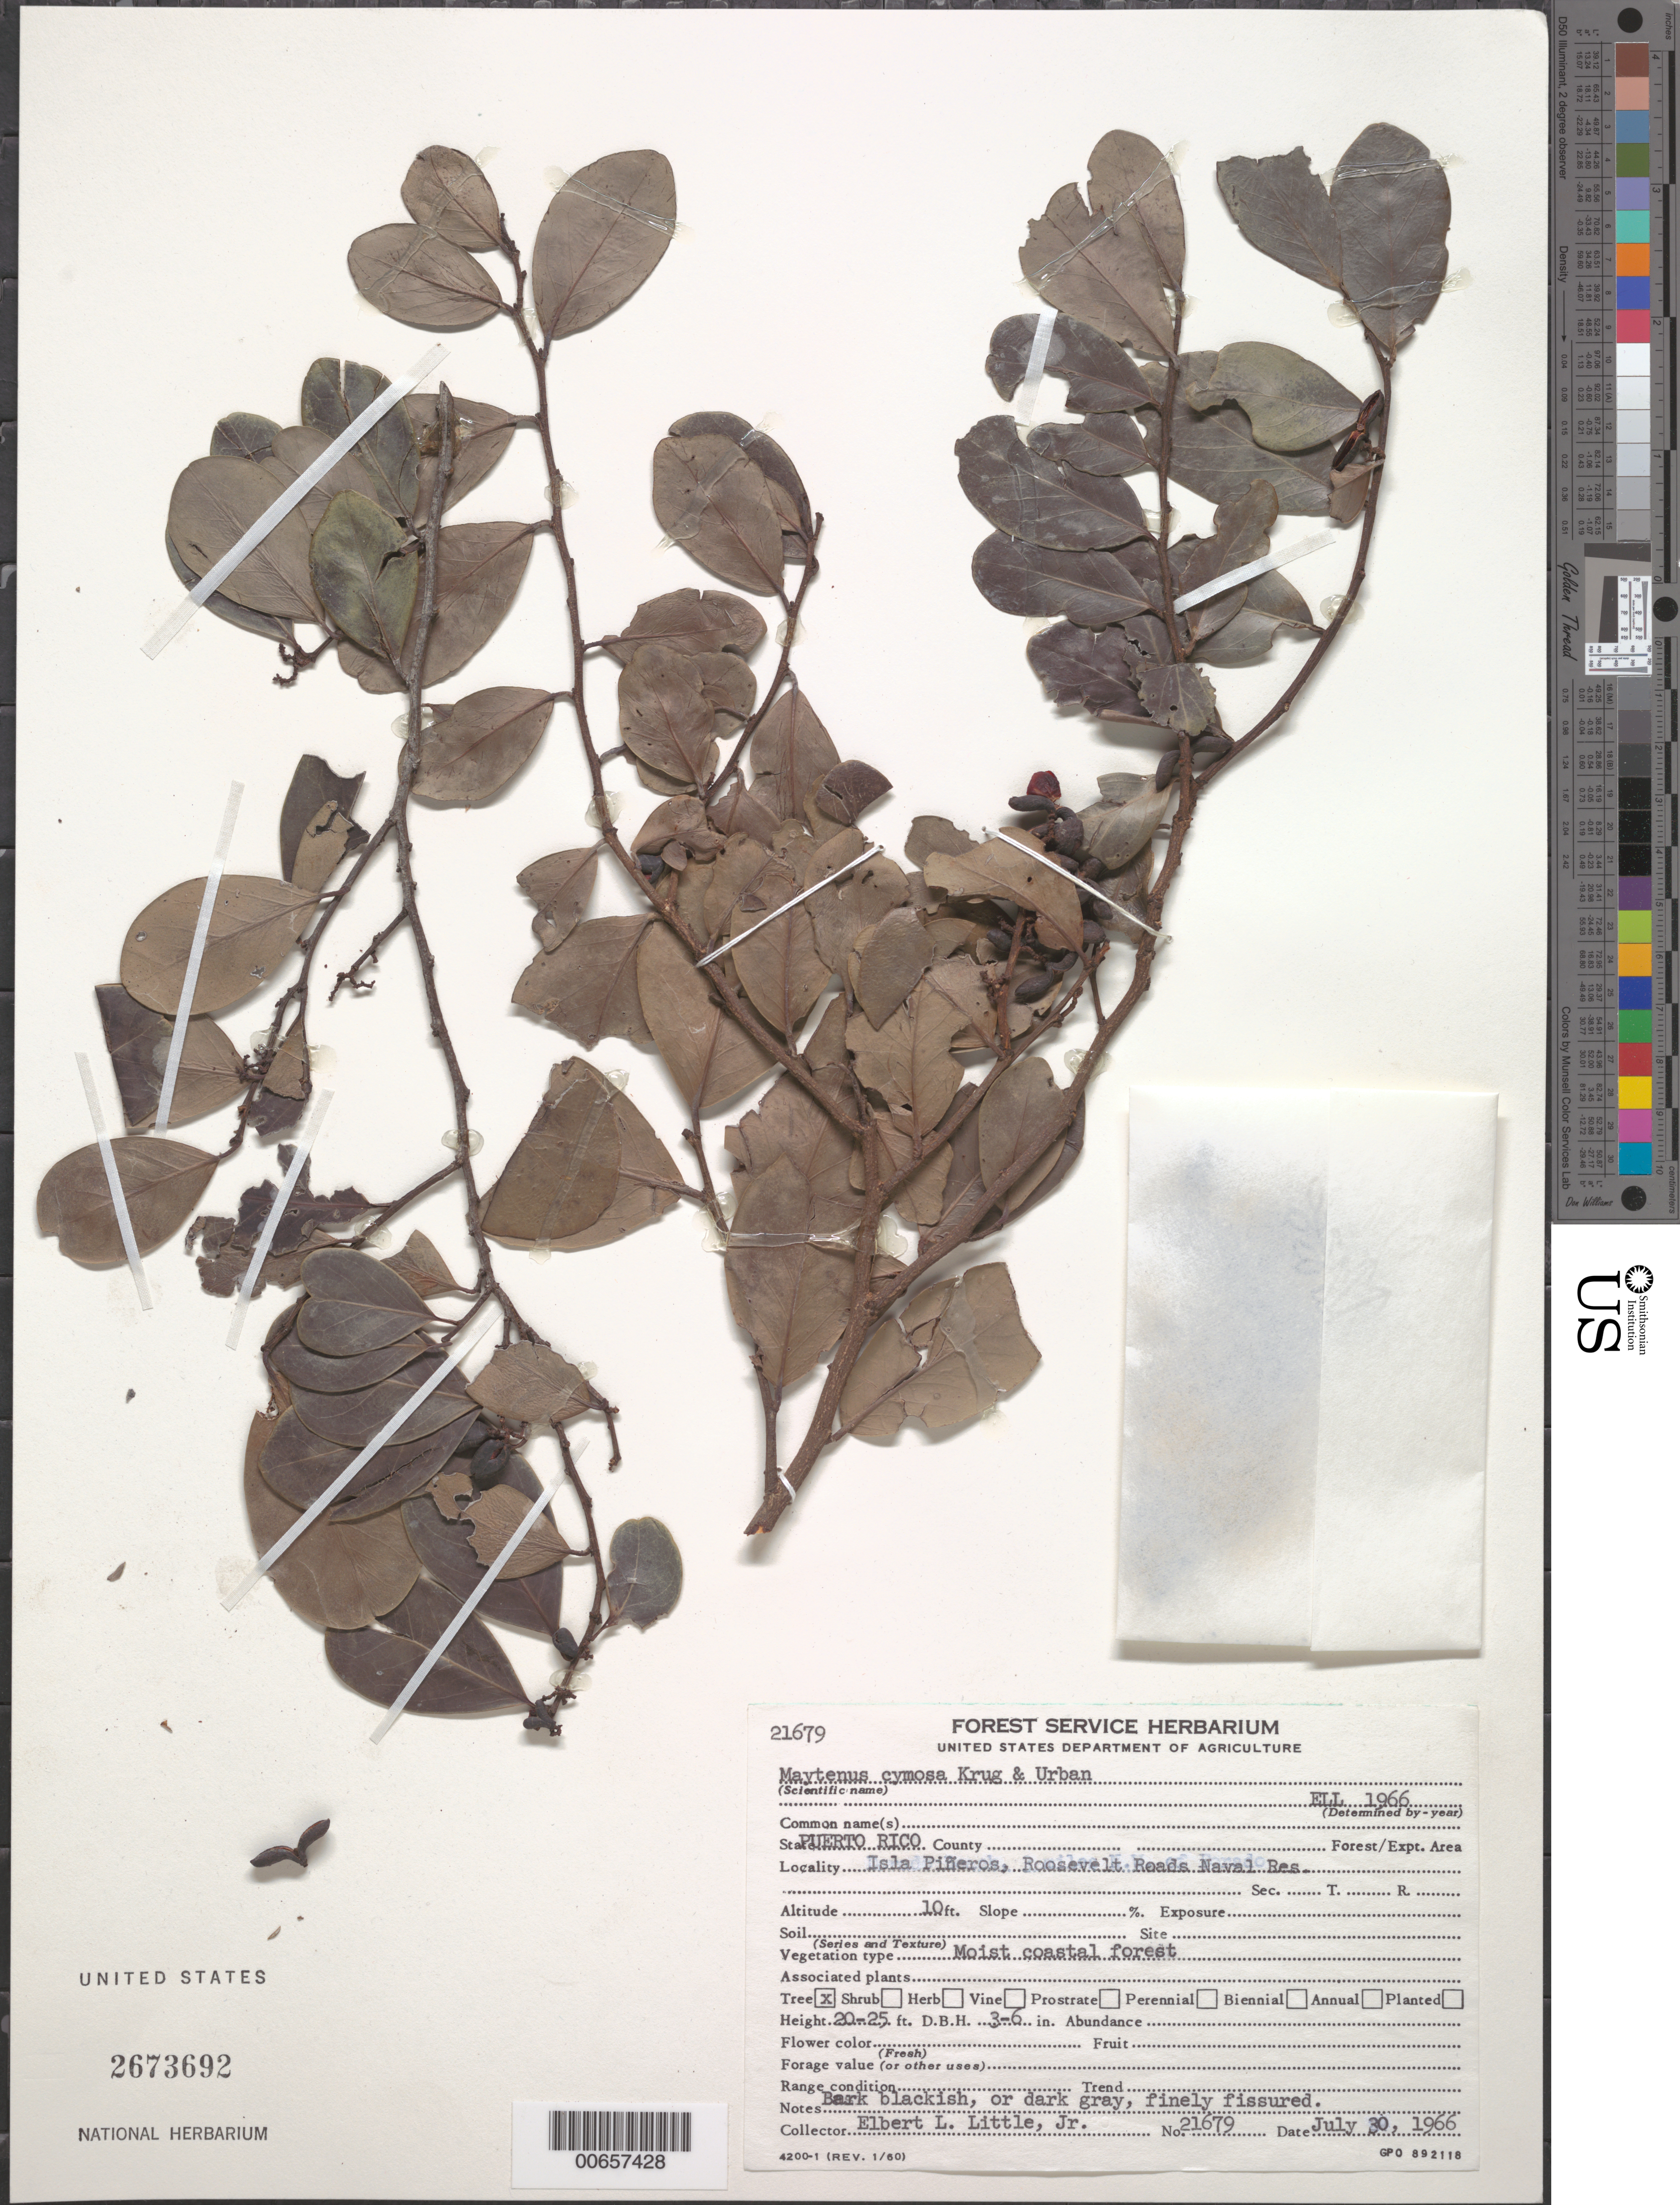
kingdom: Plantae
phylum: Tracheophyta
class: Magnoliopsida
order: Celastrales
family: Celastraceae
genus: Maytenus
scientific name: Maytenus cymosa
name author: Krug & Urb.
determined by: Little, Elbert L., Jr., (FSSR), United States Department of Agriculture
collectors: E. L. Little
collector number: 21679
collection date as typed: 30 Jul 1966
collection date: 1966-07-30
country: Puerto Rico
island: Piñeros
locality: Isla Pineros, Roosevelt Roads Naval Res.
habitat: Moist coastal forest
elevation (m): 3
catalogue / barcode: US 2673692